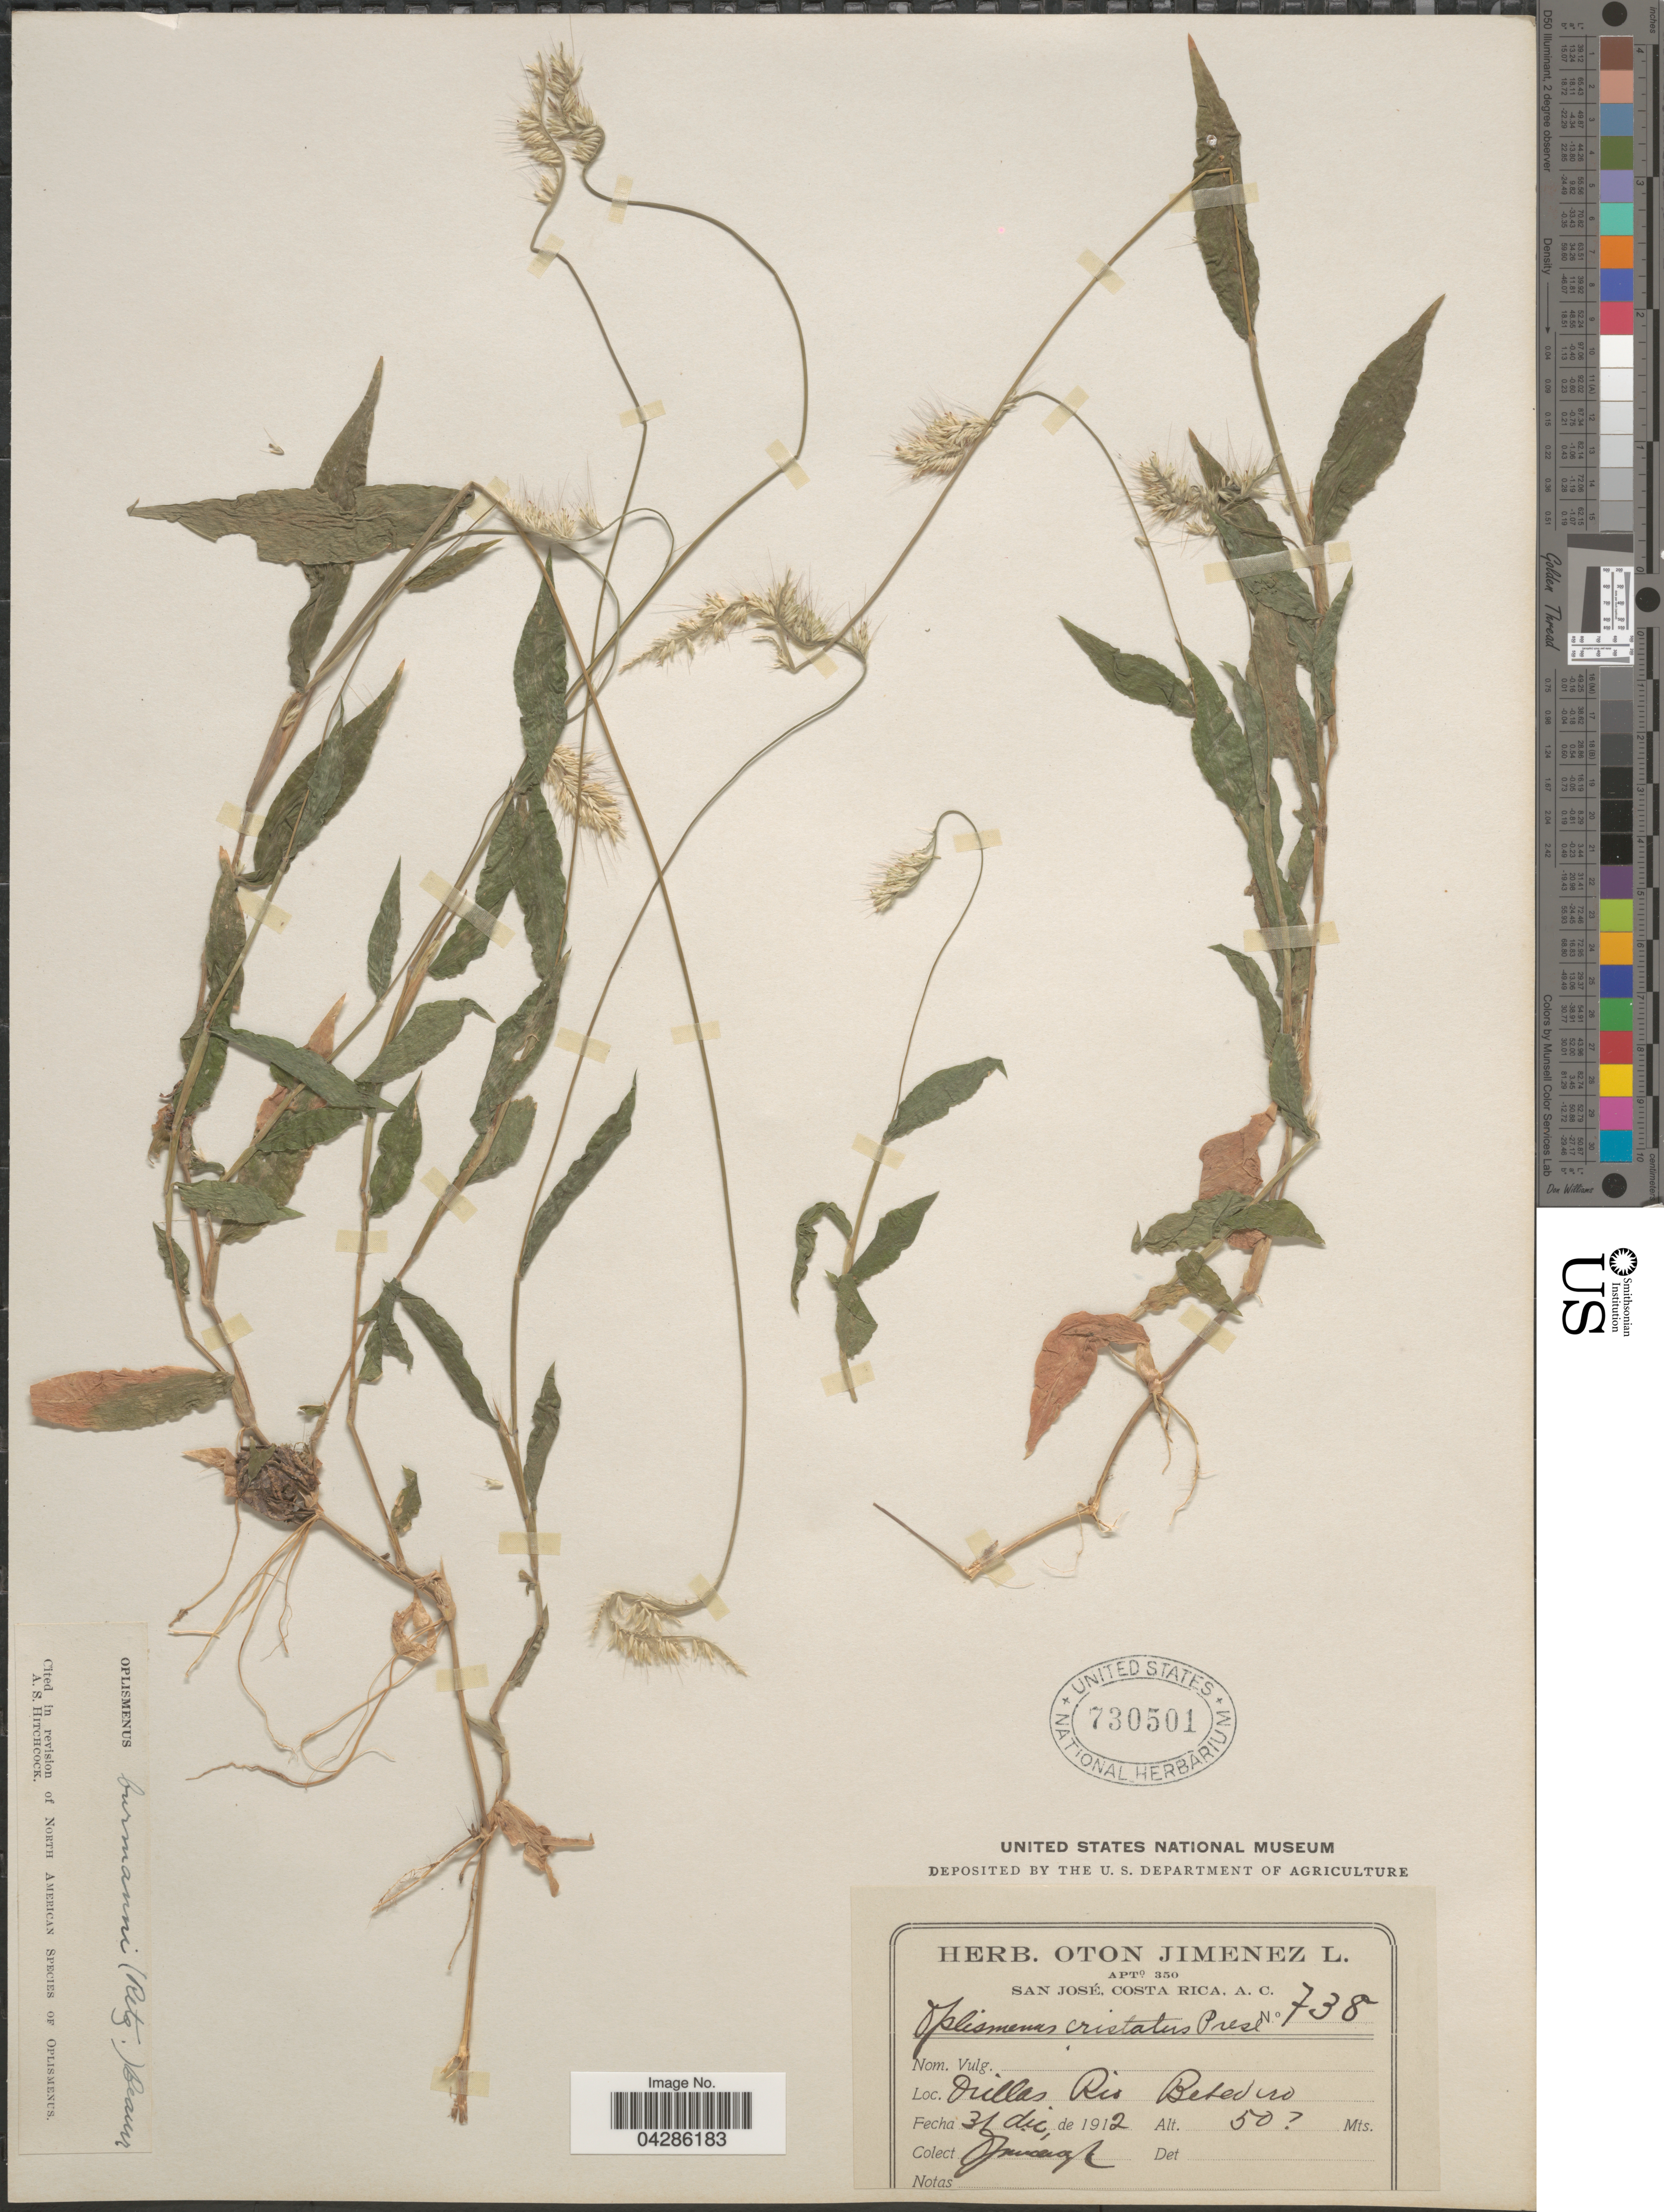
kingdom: Plantae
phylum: Tracheophyta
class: Liliopsida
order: Poales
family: Poaceae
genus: Oplismenus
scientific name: Oplismenus burmannii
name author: (Retz.) P. Beauv.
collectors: O. Jiménez L.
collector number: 738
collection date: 1912-12-31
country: Costa Rica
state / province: San José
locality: Orillas Rio Bebedero.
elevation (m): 50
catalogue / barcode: US 730501